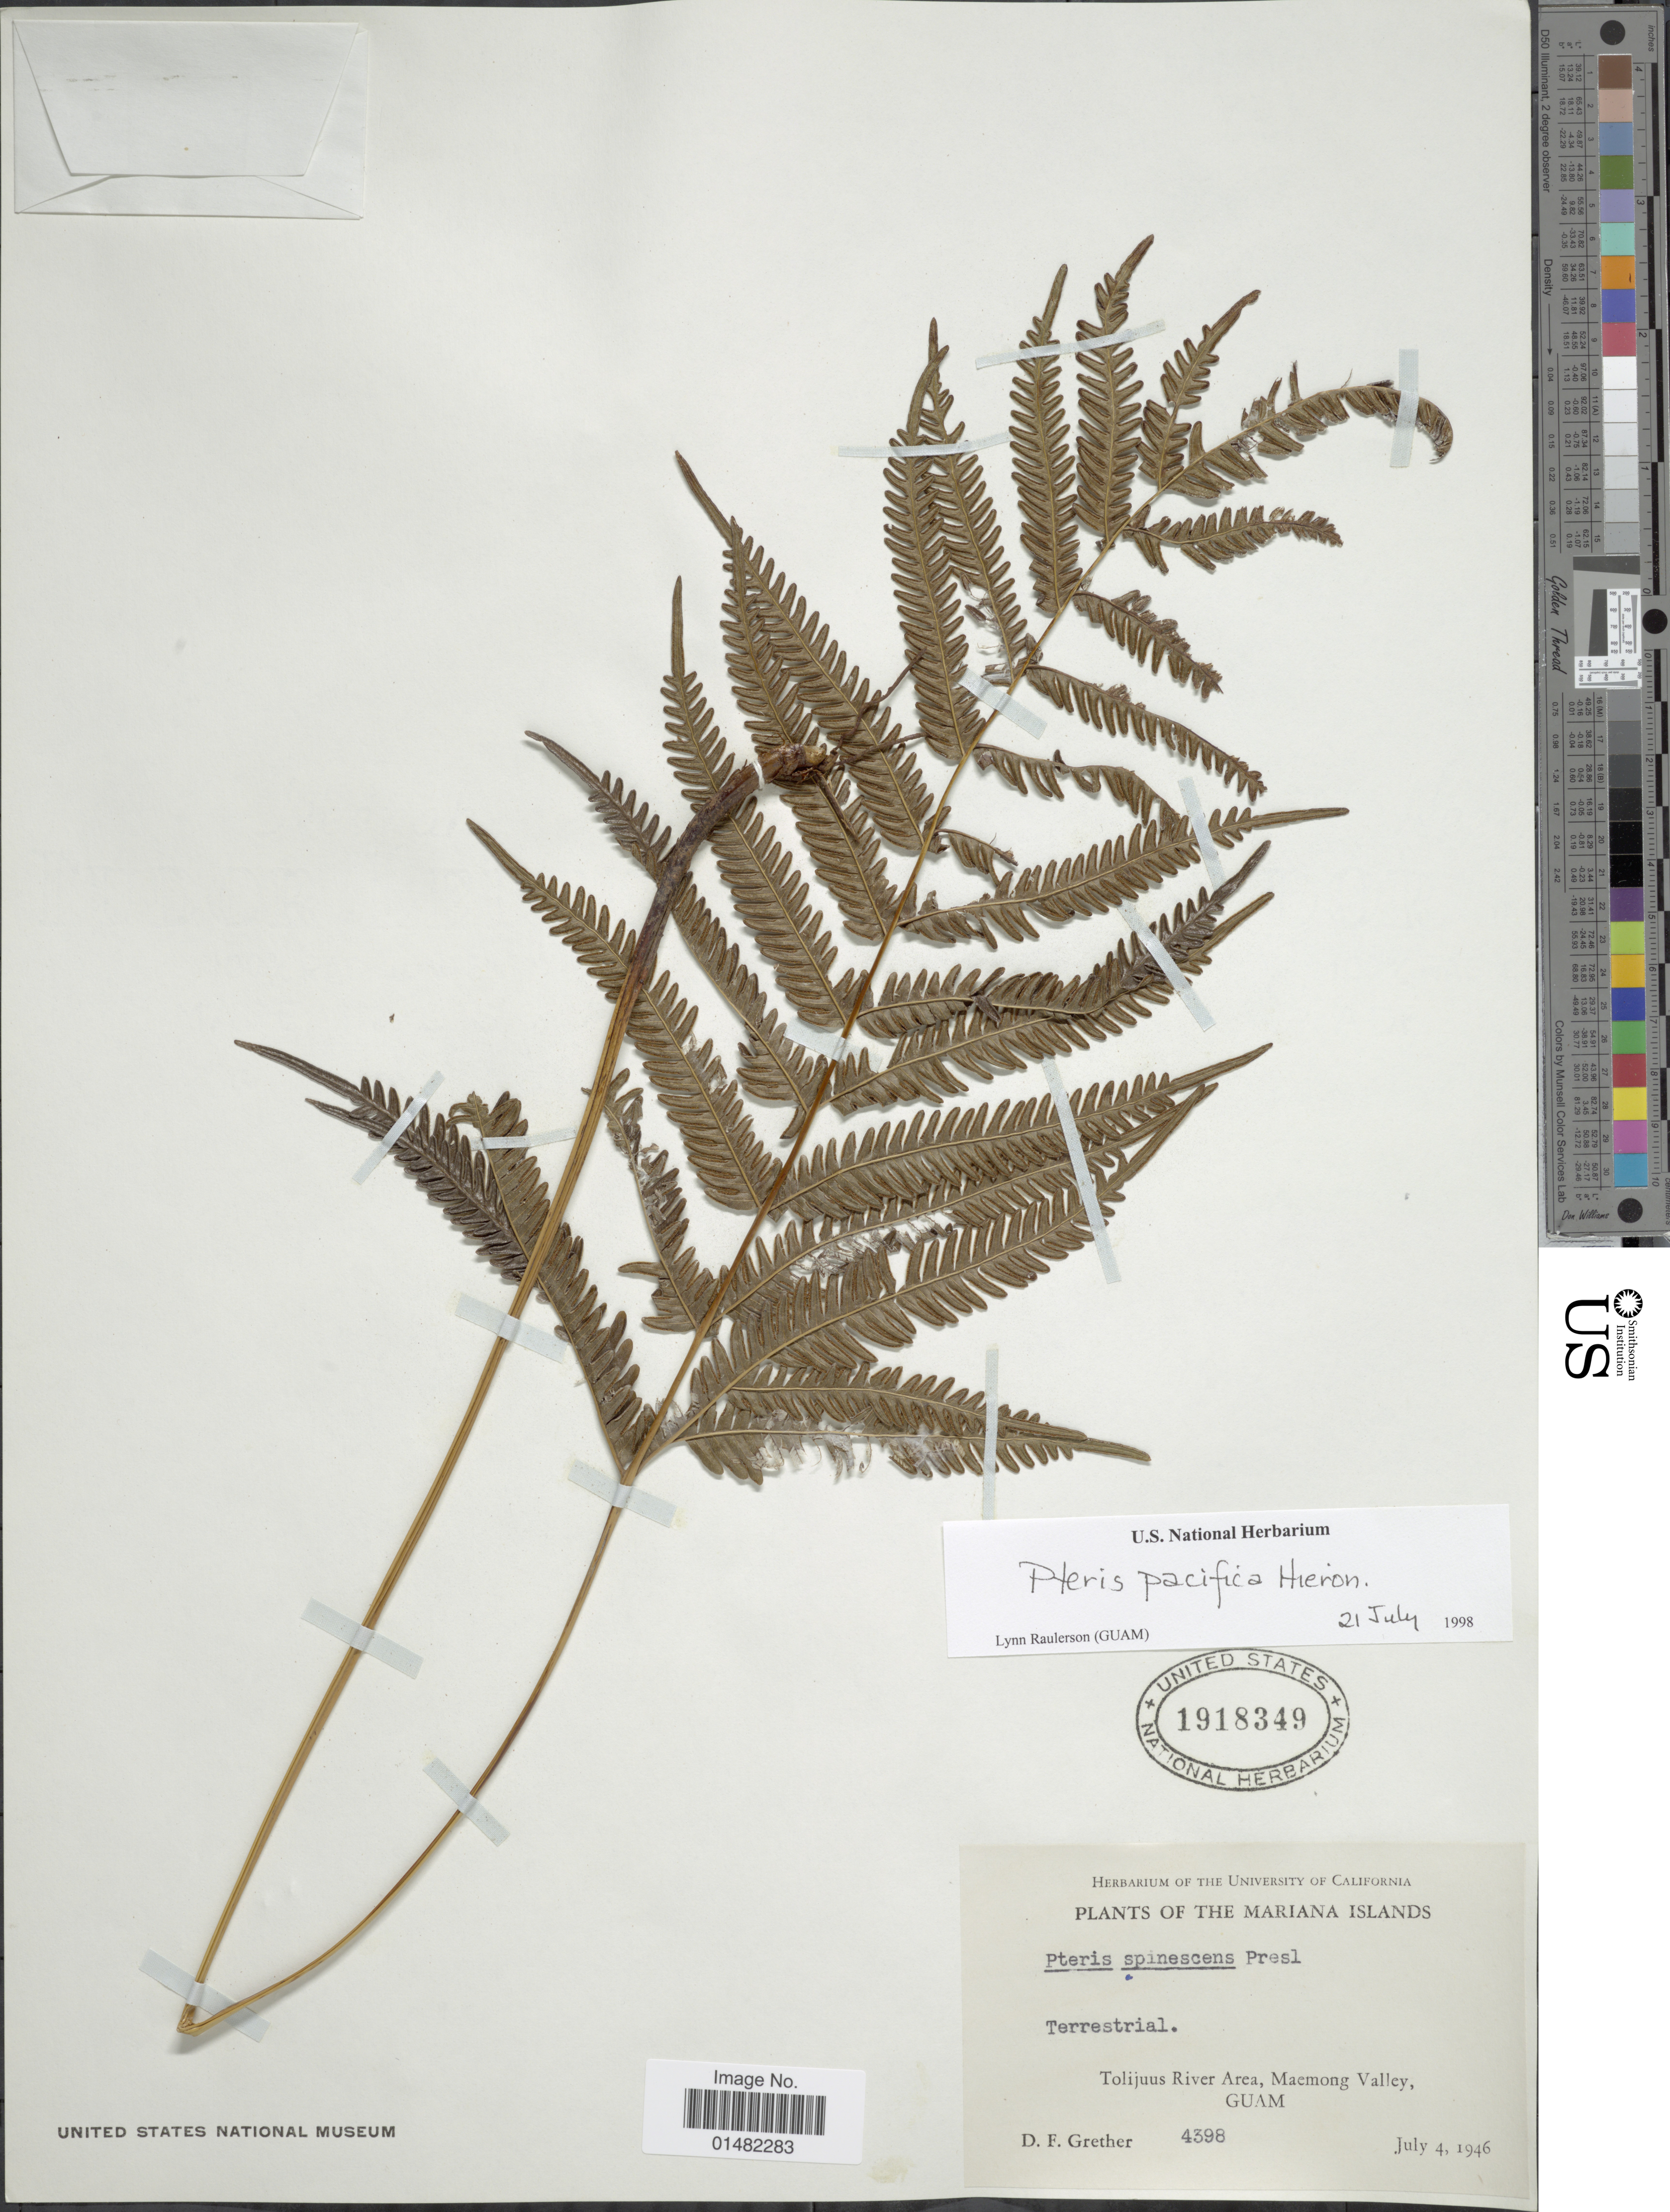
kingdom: Plantae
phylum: Tracheophyta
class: Polypodiopsida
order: Polypodiales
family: Pteridaceae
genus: Pteris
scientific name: Pteris pacifica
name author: Hieron.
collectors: D. F. Grether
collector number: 4398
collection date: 1946-07-04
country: Guam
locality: Tolijuus River Area, Maemong Valley, Mariana Islands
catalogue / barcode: US 1918349